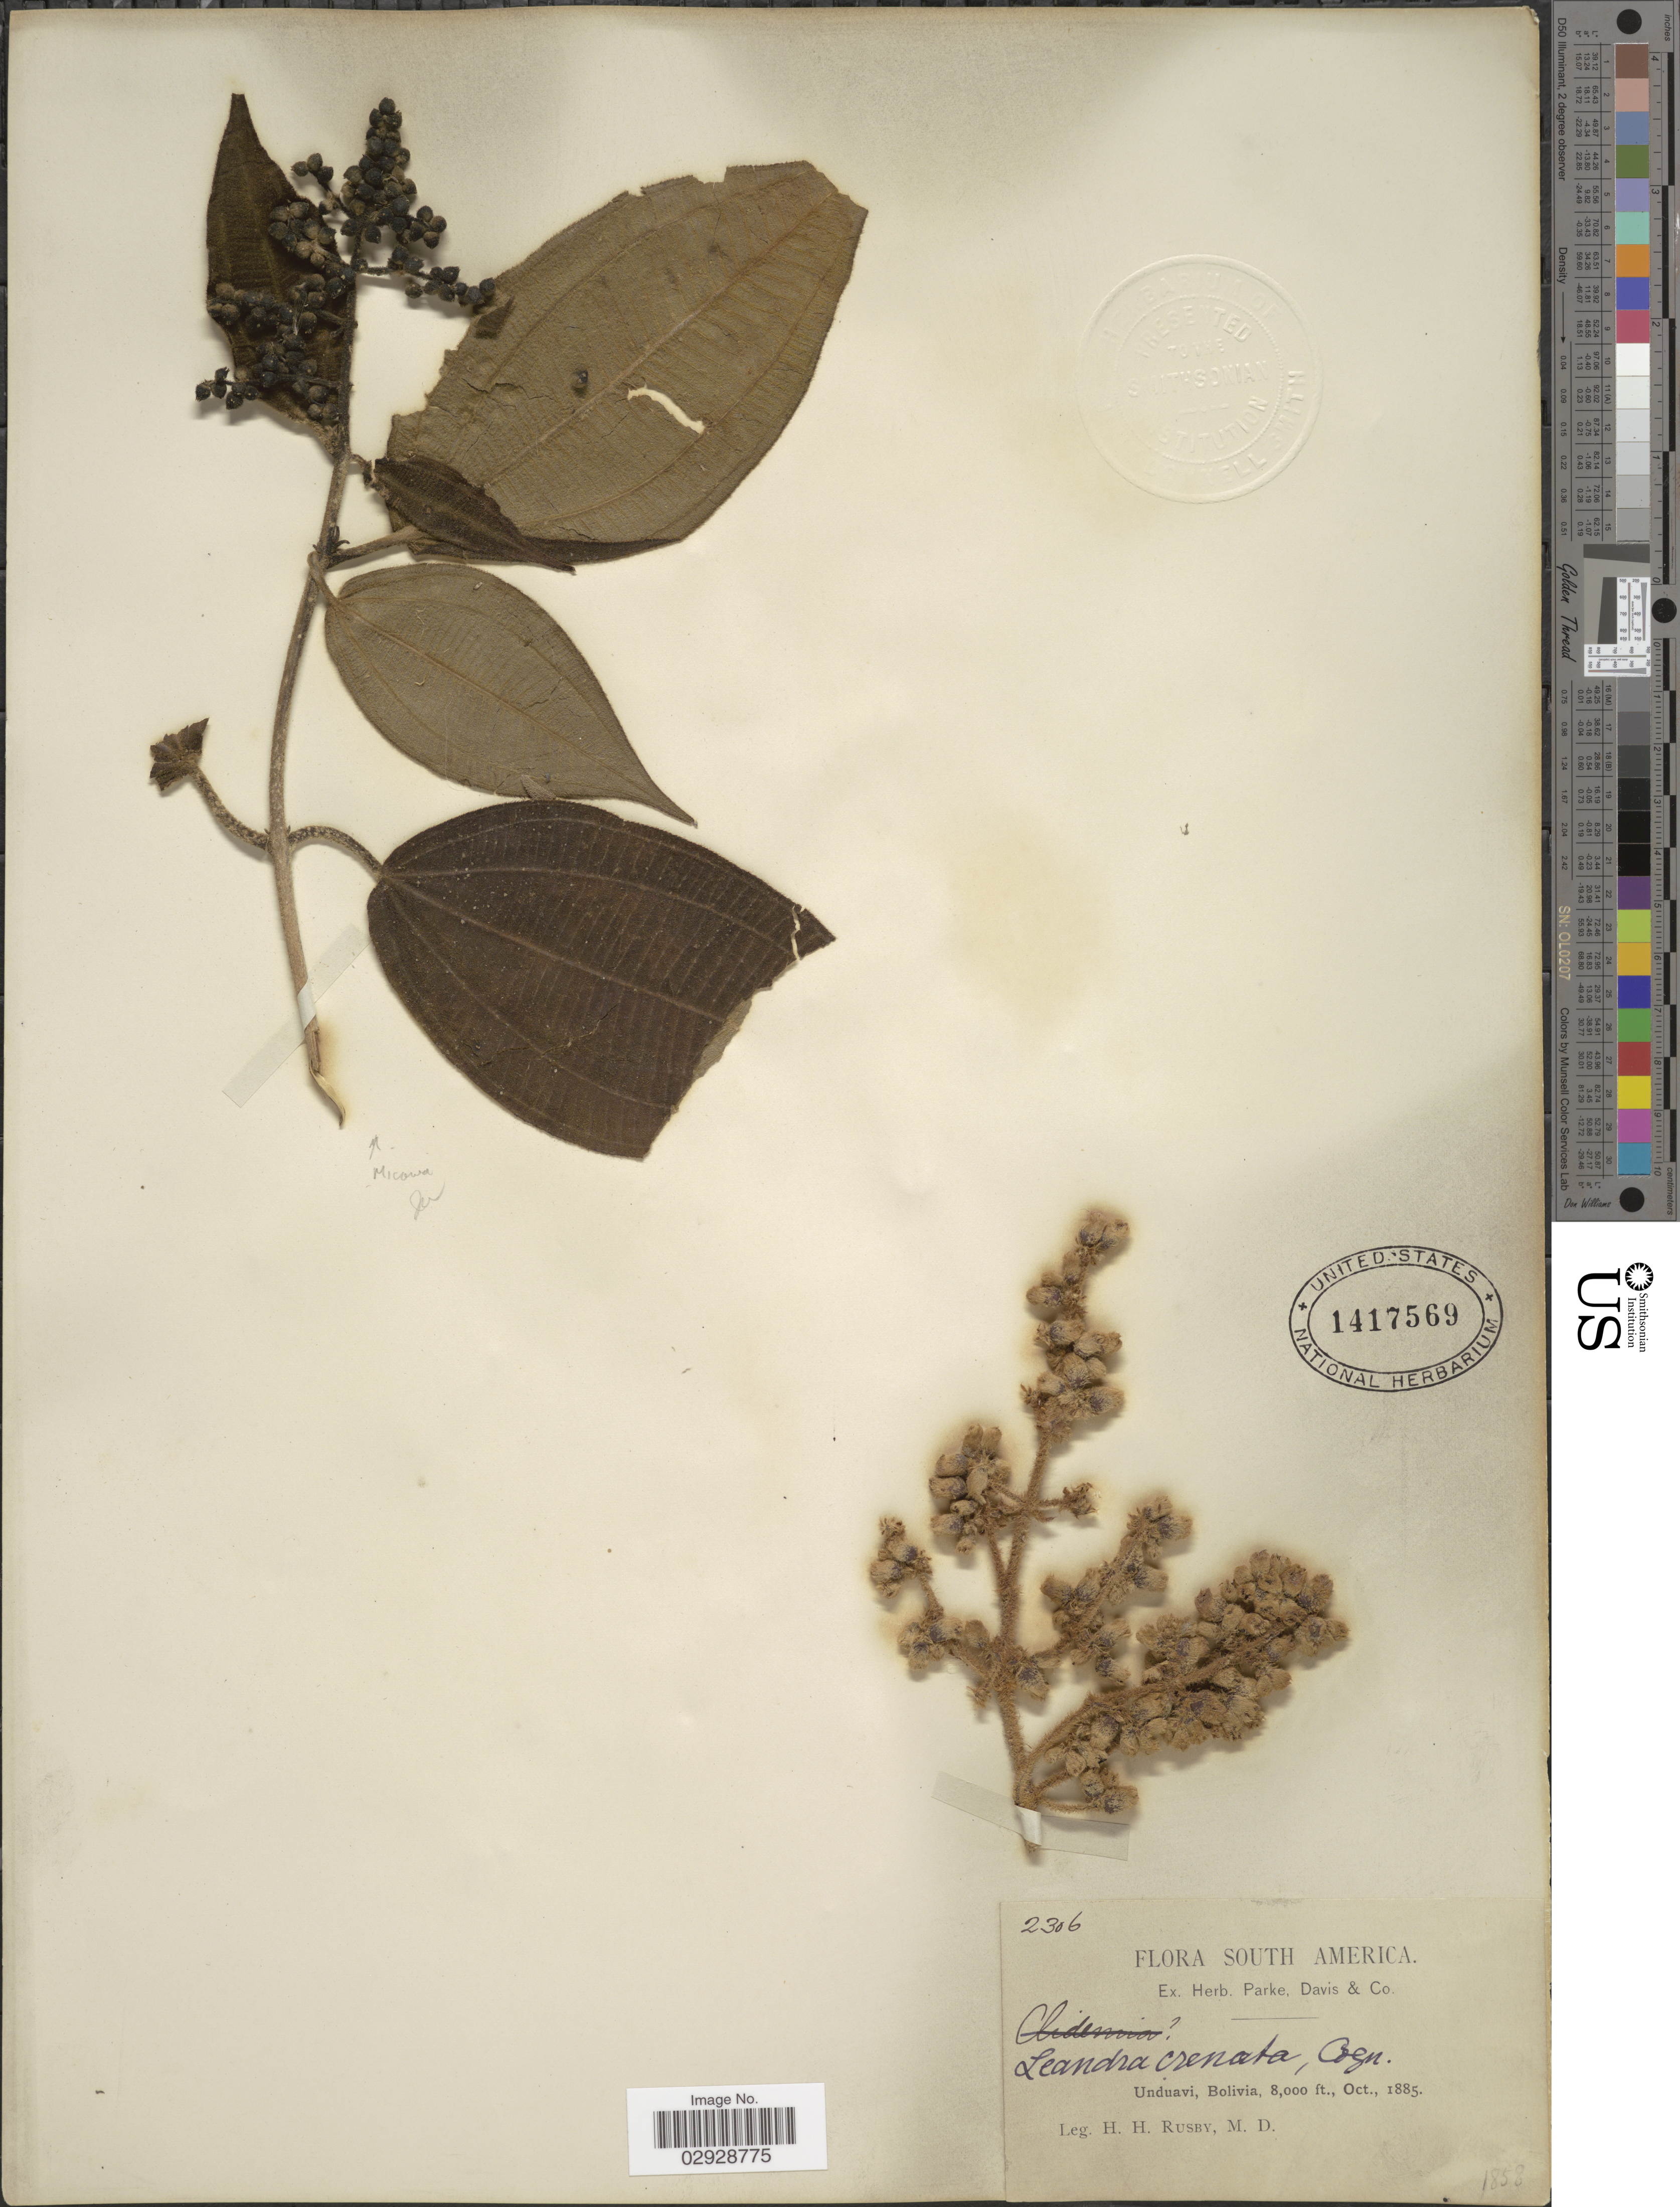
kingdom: Plantae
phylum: Tracheophyta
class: Magnoliopsida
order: Myrtales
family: Melastomataceae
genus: Leandra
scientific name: Leandra crenata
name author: (D. Don) Cogn.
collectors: H. H. Rusby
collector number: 2306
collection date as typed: Oct., 1885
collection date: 1885-10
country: Bolivia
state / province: La Paz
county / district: Nor Yungas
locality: Unduavi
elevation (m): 2438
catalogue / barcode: US 1417569